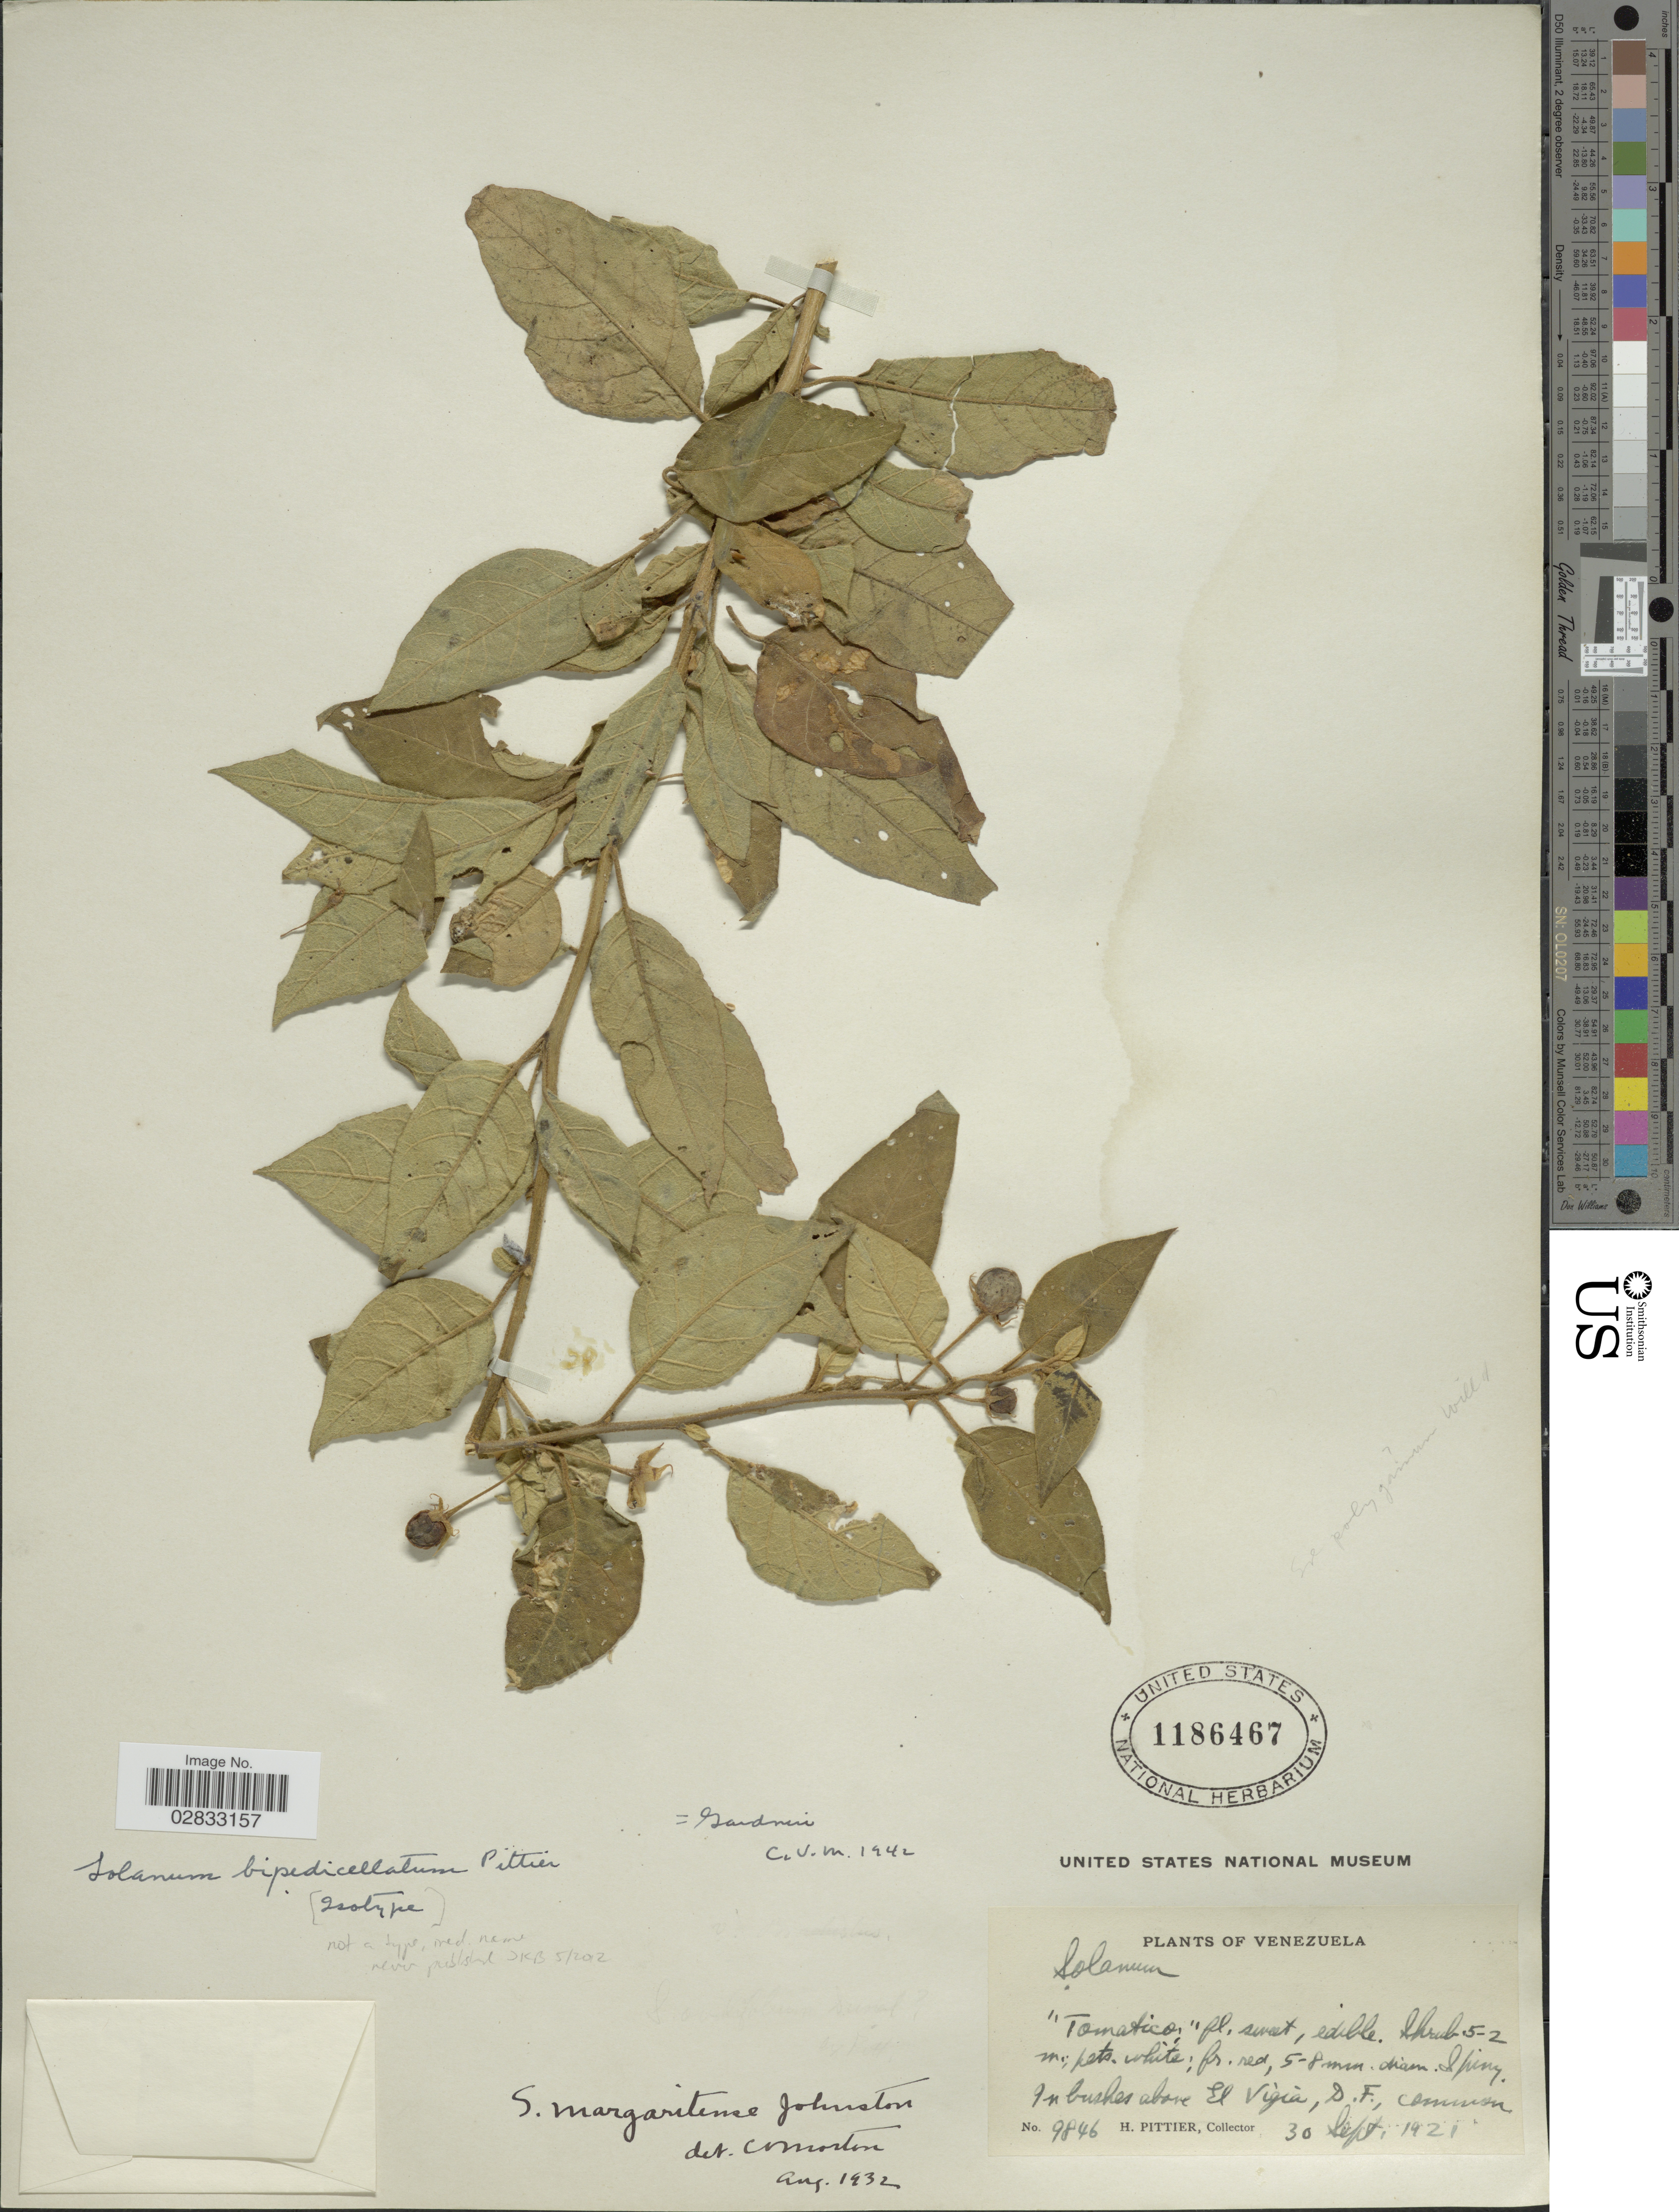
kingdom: Plantae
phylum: Tracheophyta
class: Magnoliopsida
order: Solanales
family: Solanaceae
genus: Solanum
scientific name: Solanum gardneri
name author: Sendtn. in Mart.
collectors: H. F. Pittier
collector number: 9846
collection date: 1921-09-30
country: Venezuela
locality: In bushes above El Vigia, D. F.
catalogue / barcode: US 1186467